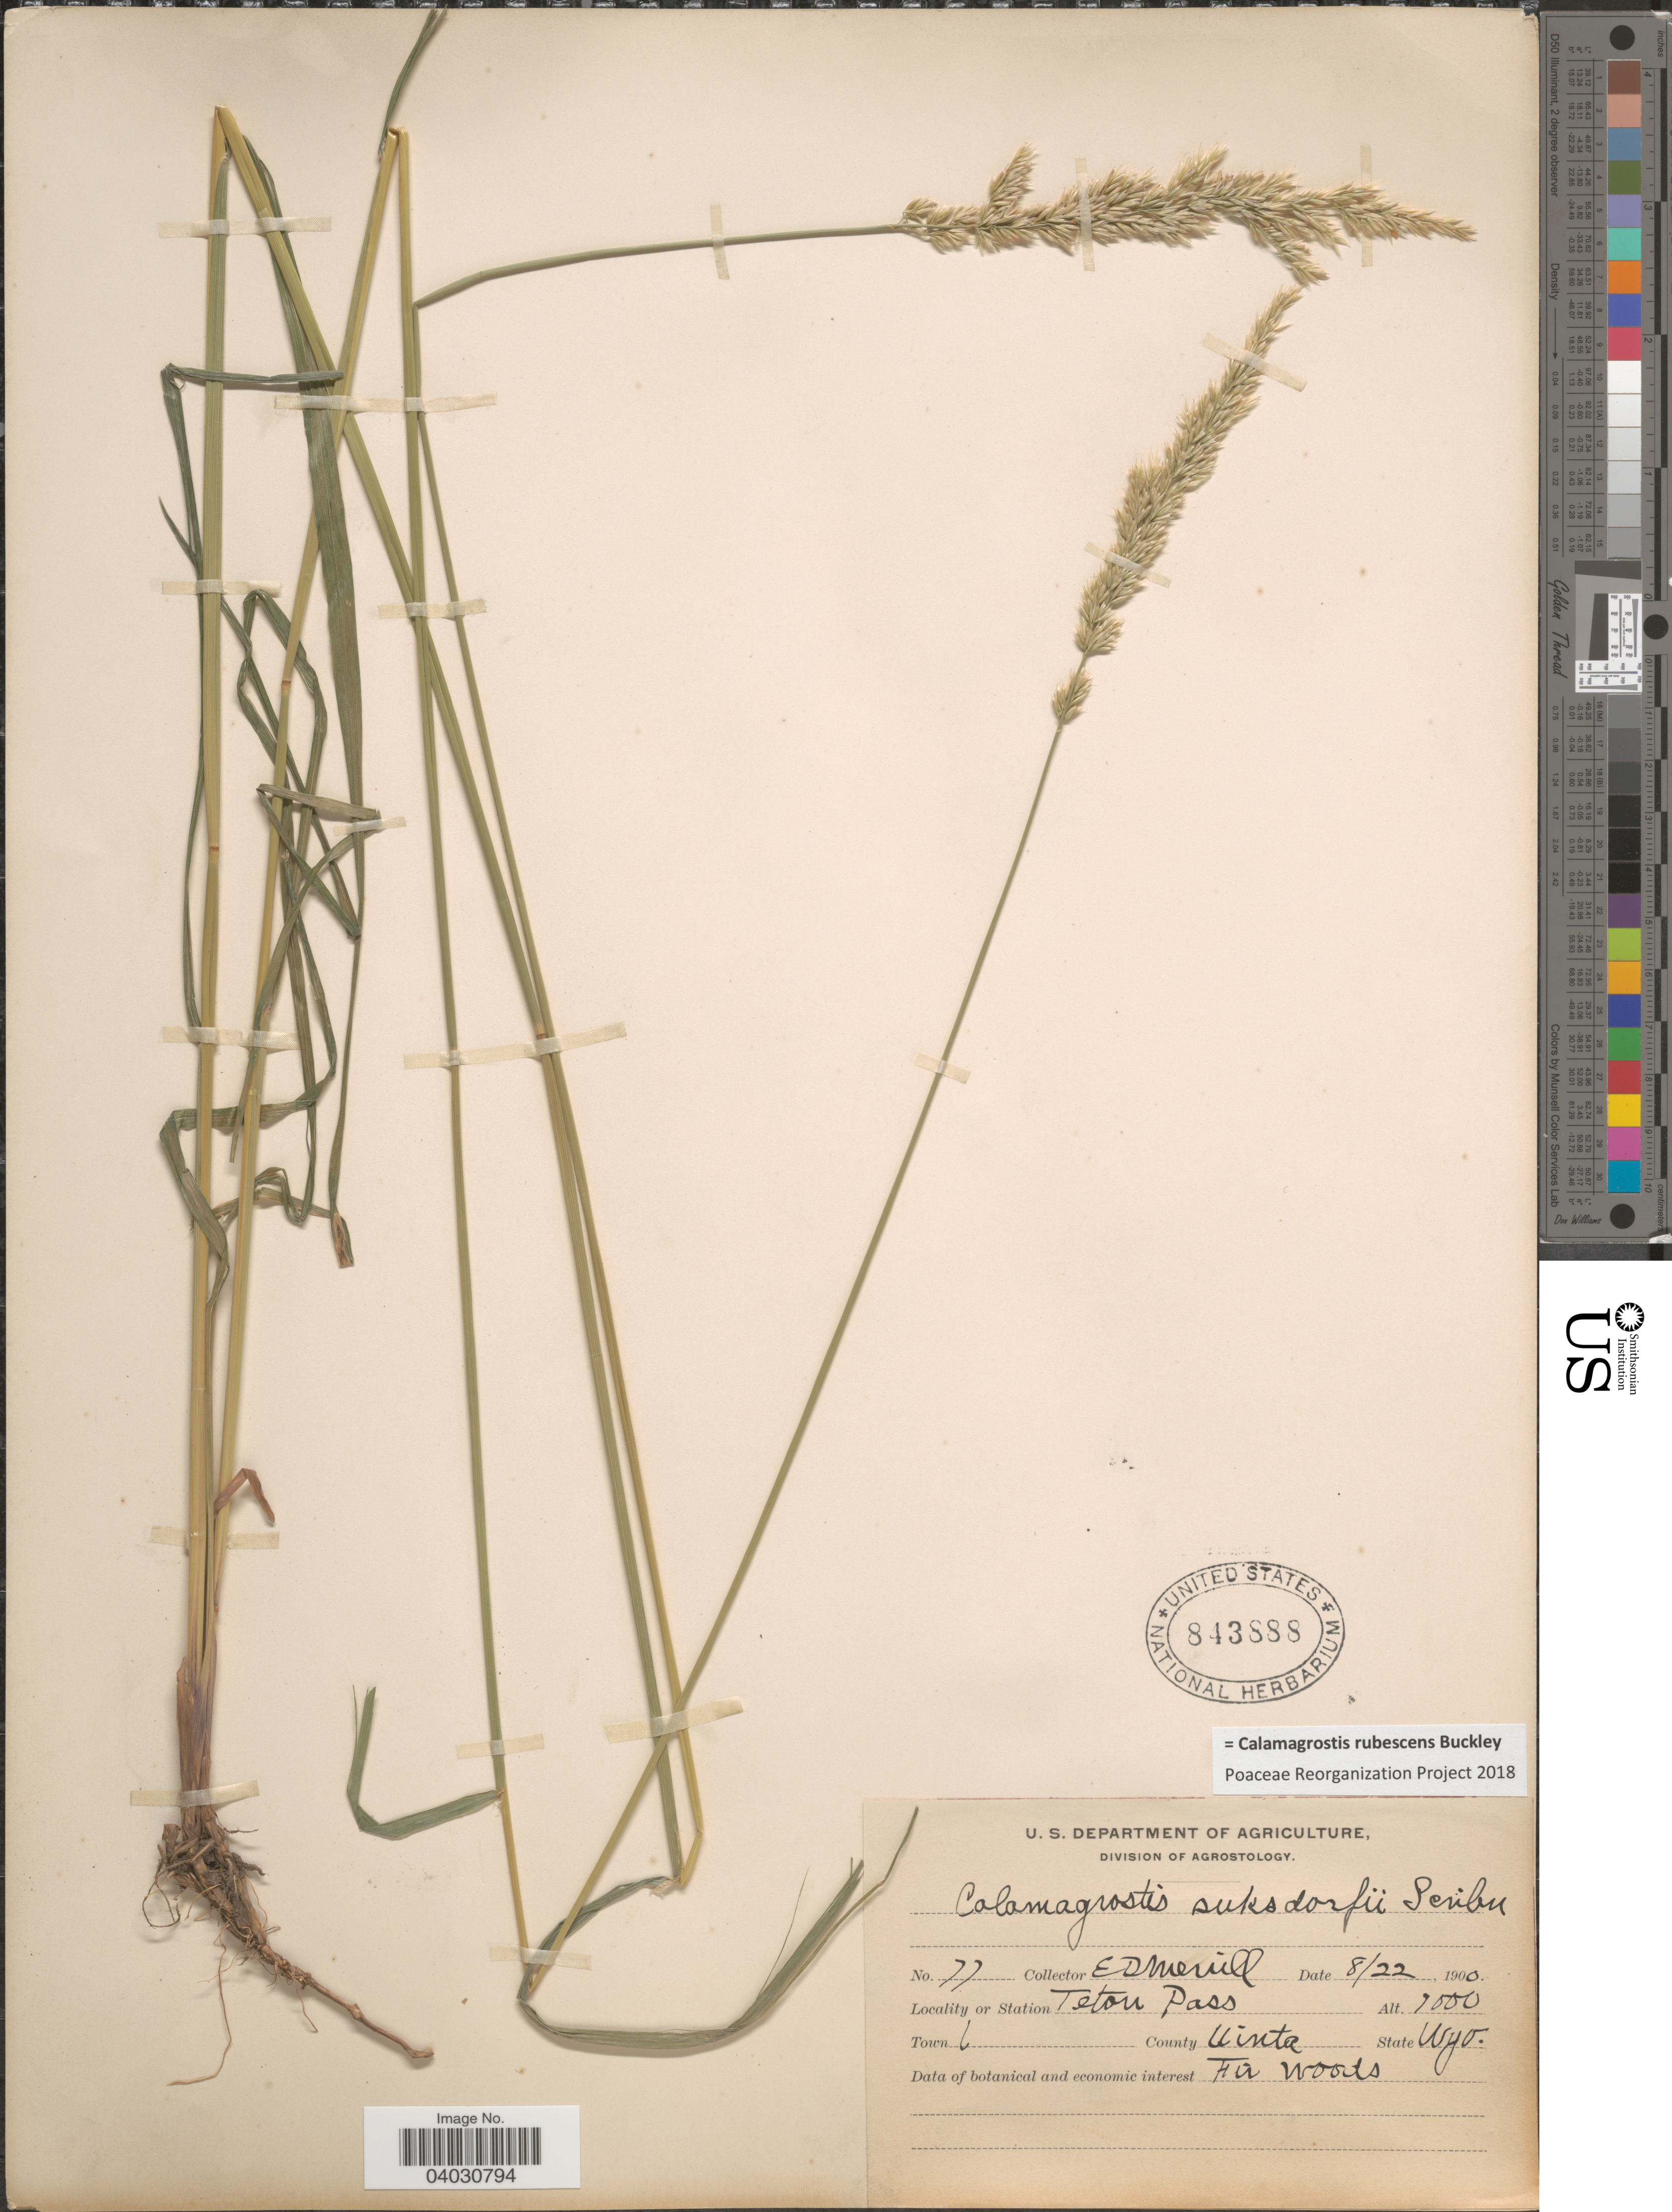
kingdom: Plantae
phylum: Tracheophyta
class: Liliopsida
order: Poales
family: Poaceae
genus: Calamagrostis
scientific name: Calamagrostis rubescens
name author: Buckley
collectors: E. D. Merrill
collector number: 77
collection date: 1900-08-22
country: United States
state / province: Wyoming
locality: Station Teton Pass. County Uinta.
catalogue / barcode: US 843888